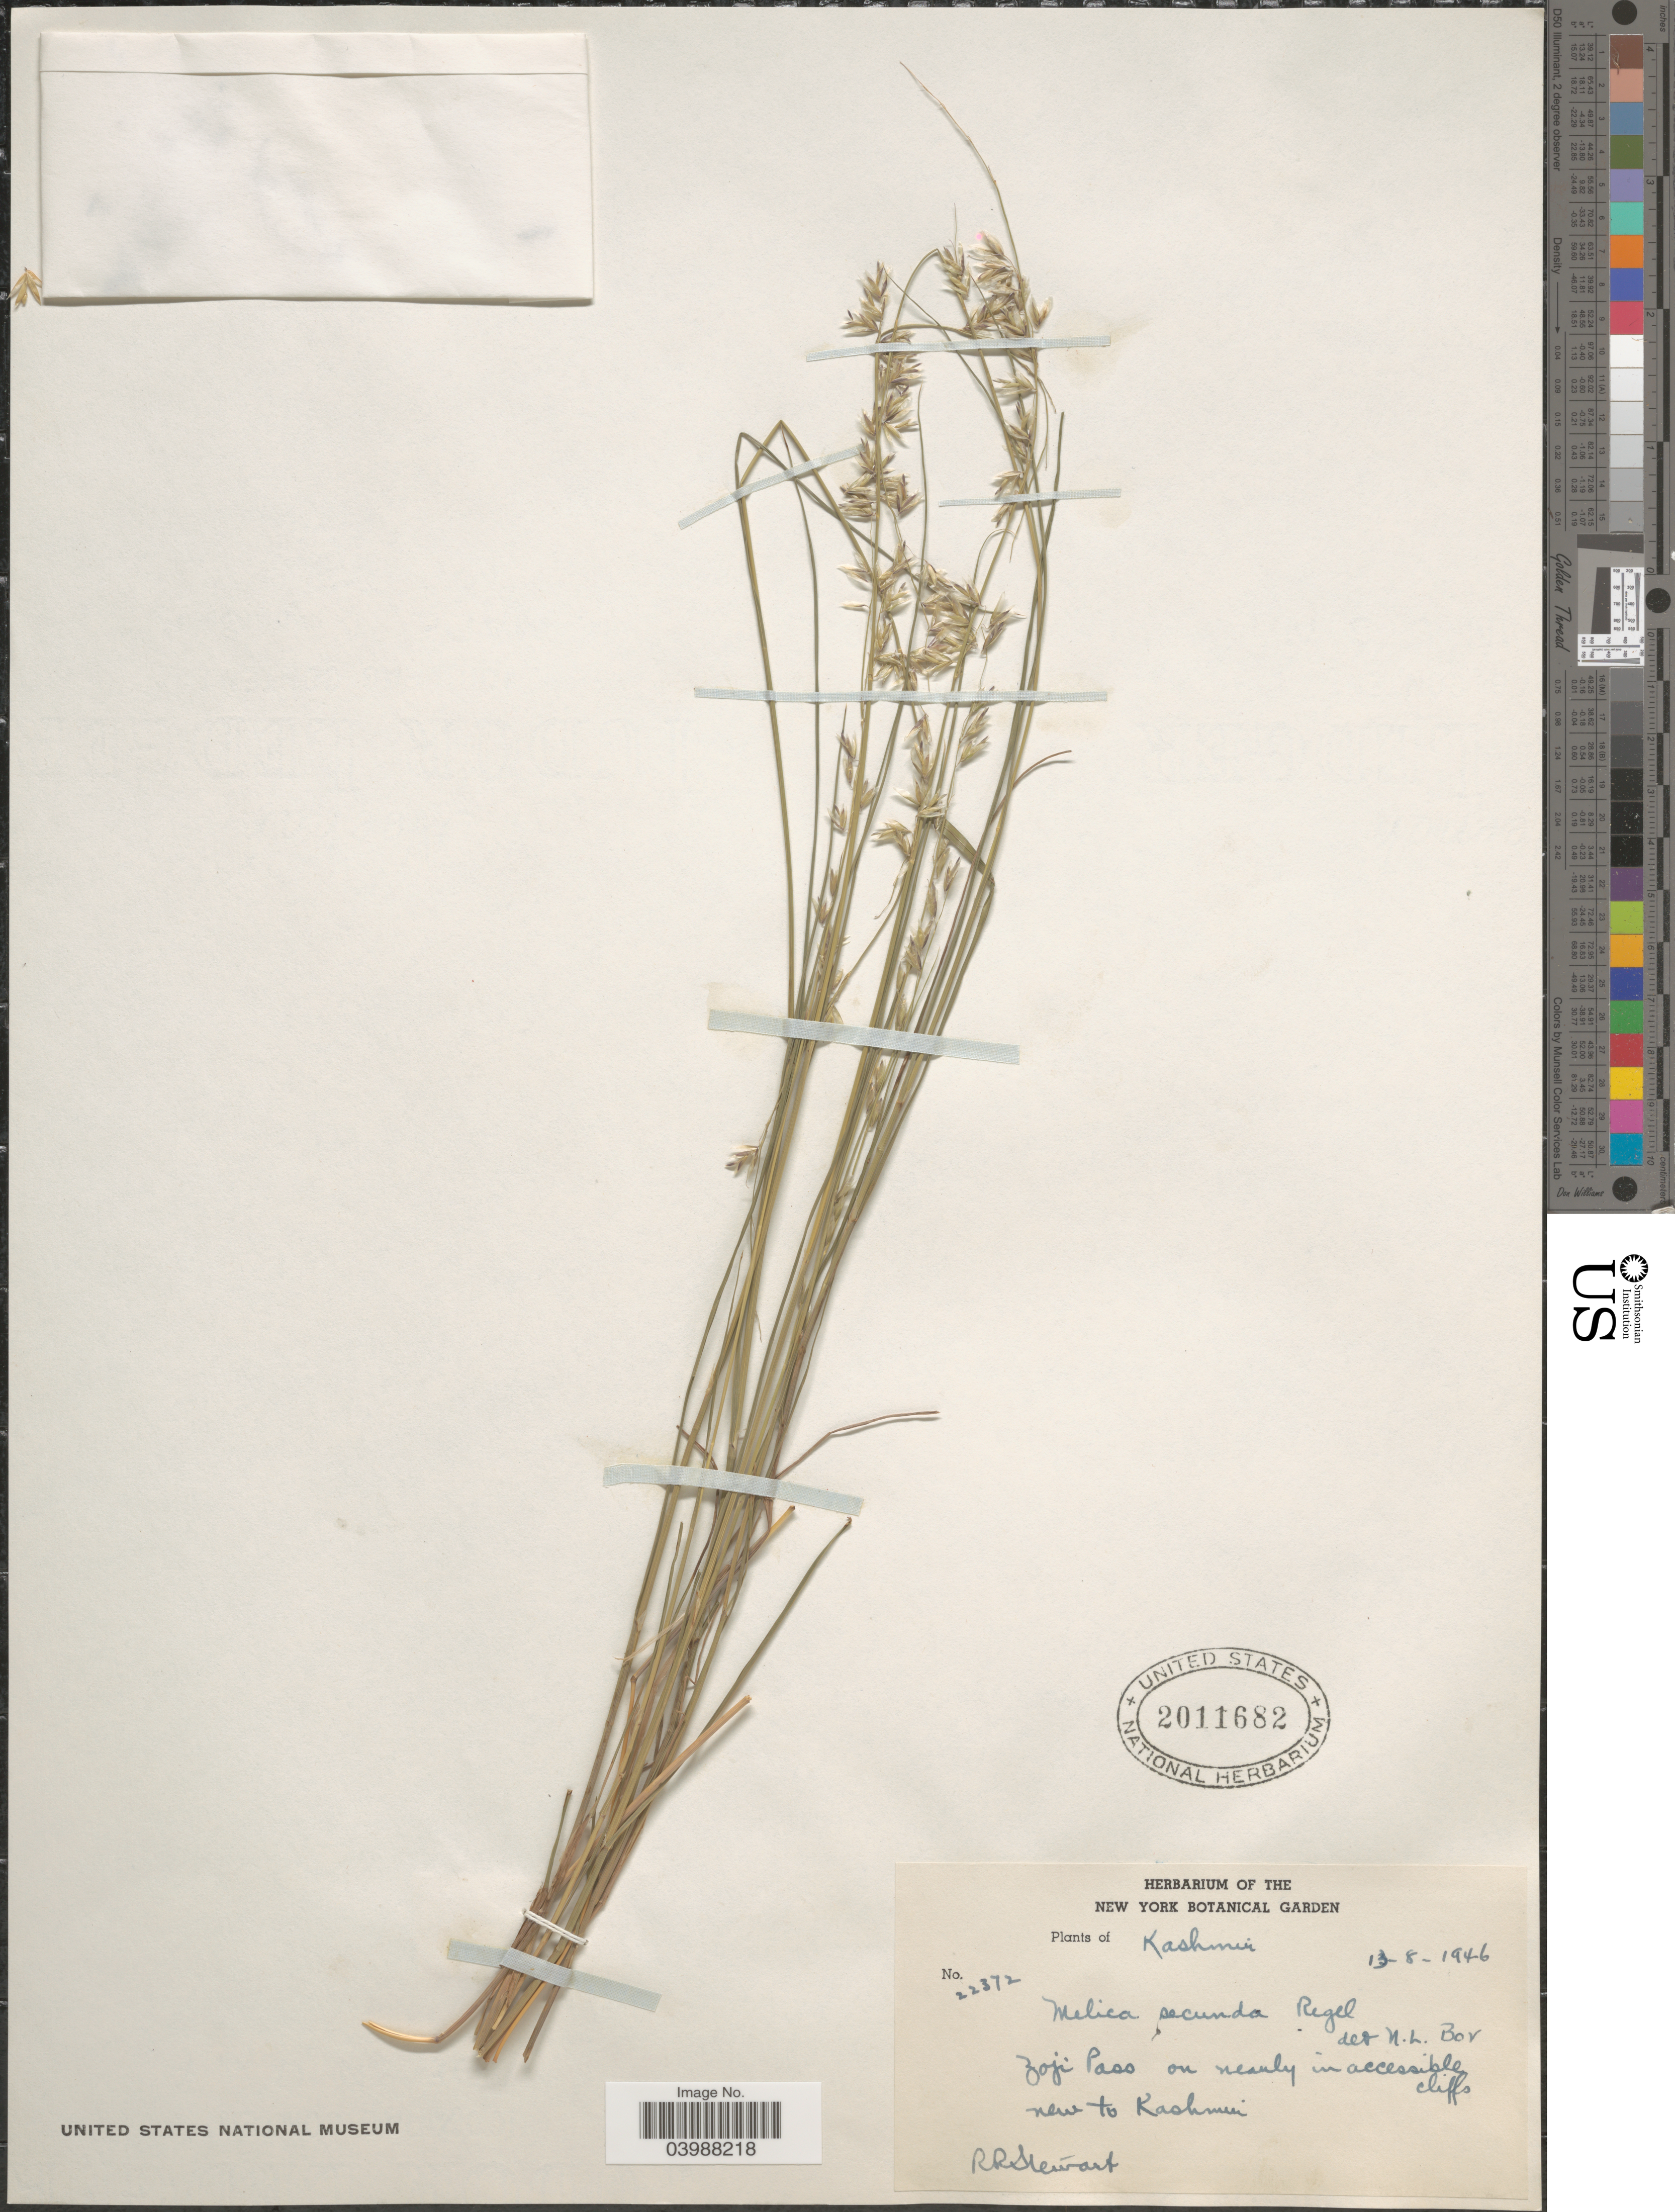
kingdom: Plantae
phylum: Tracheophyta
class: Liliopsida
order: Poales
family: Poaceae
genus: Melica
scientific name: Melica secunda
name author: Regel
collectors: R. Stewart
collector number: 22372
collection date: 1946-08-13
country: India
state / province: Jammu and Kashmir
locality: Kashmir. Zoji Pass on nearly in accessible cliffs new to Kashmir.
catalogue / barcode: US 2011682